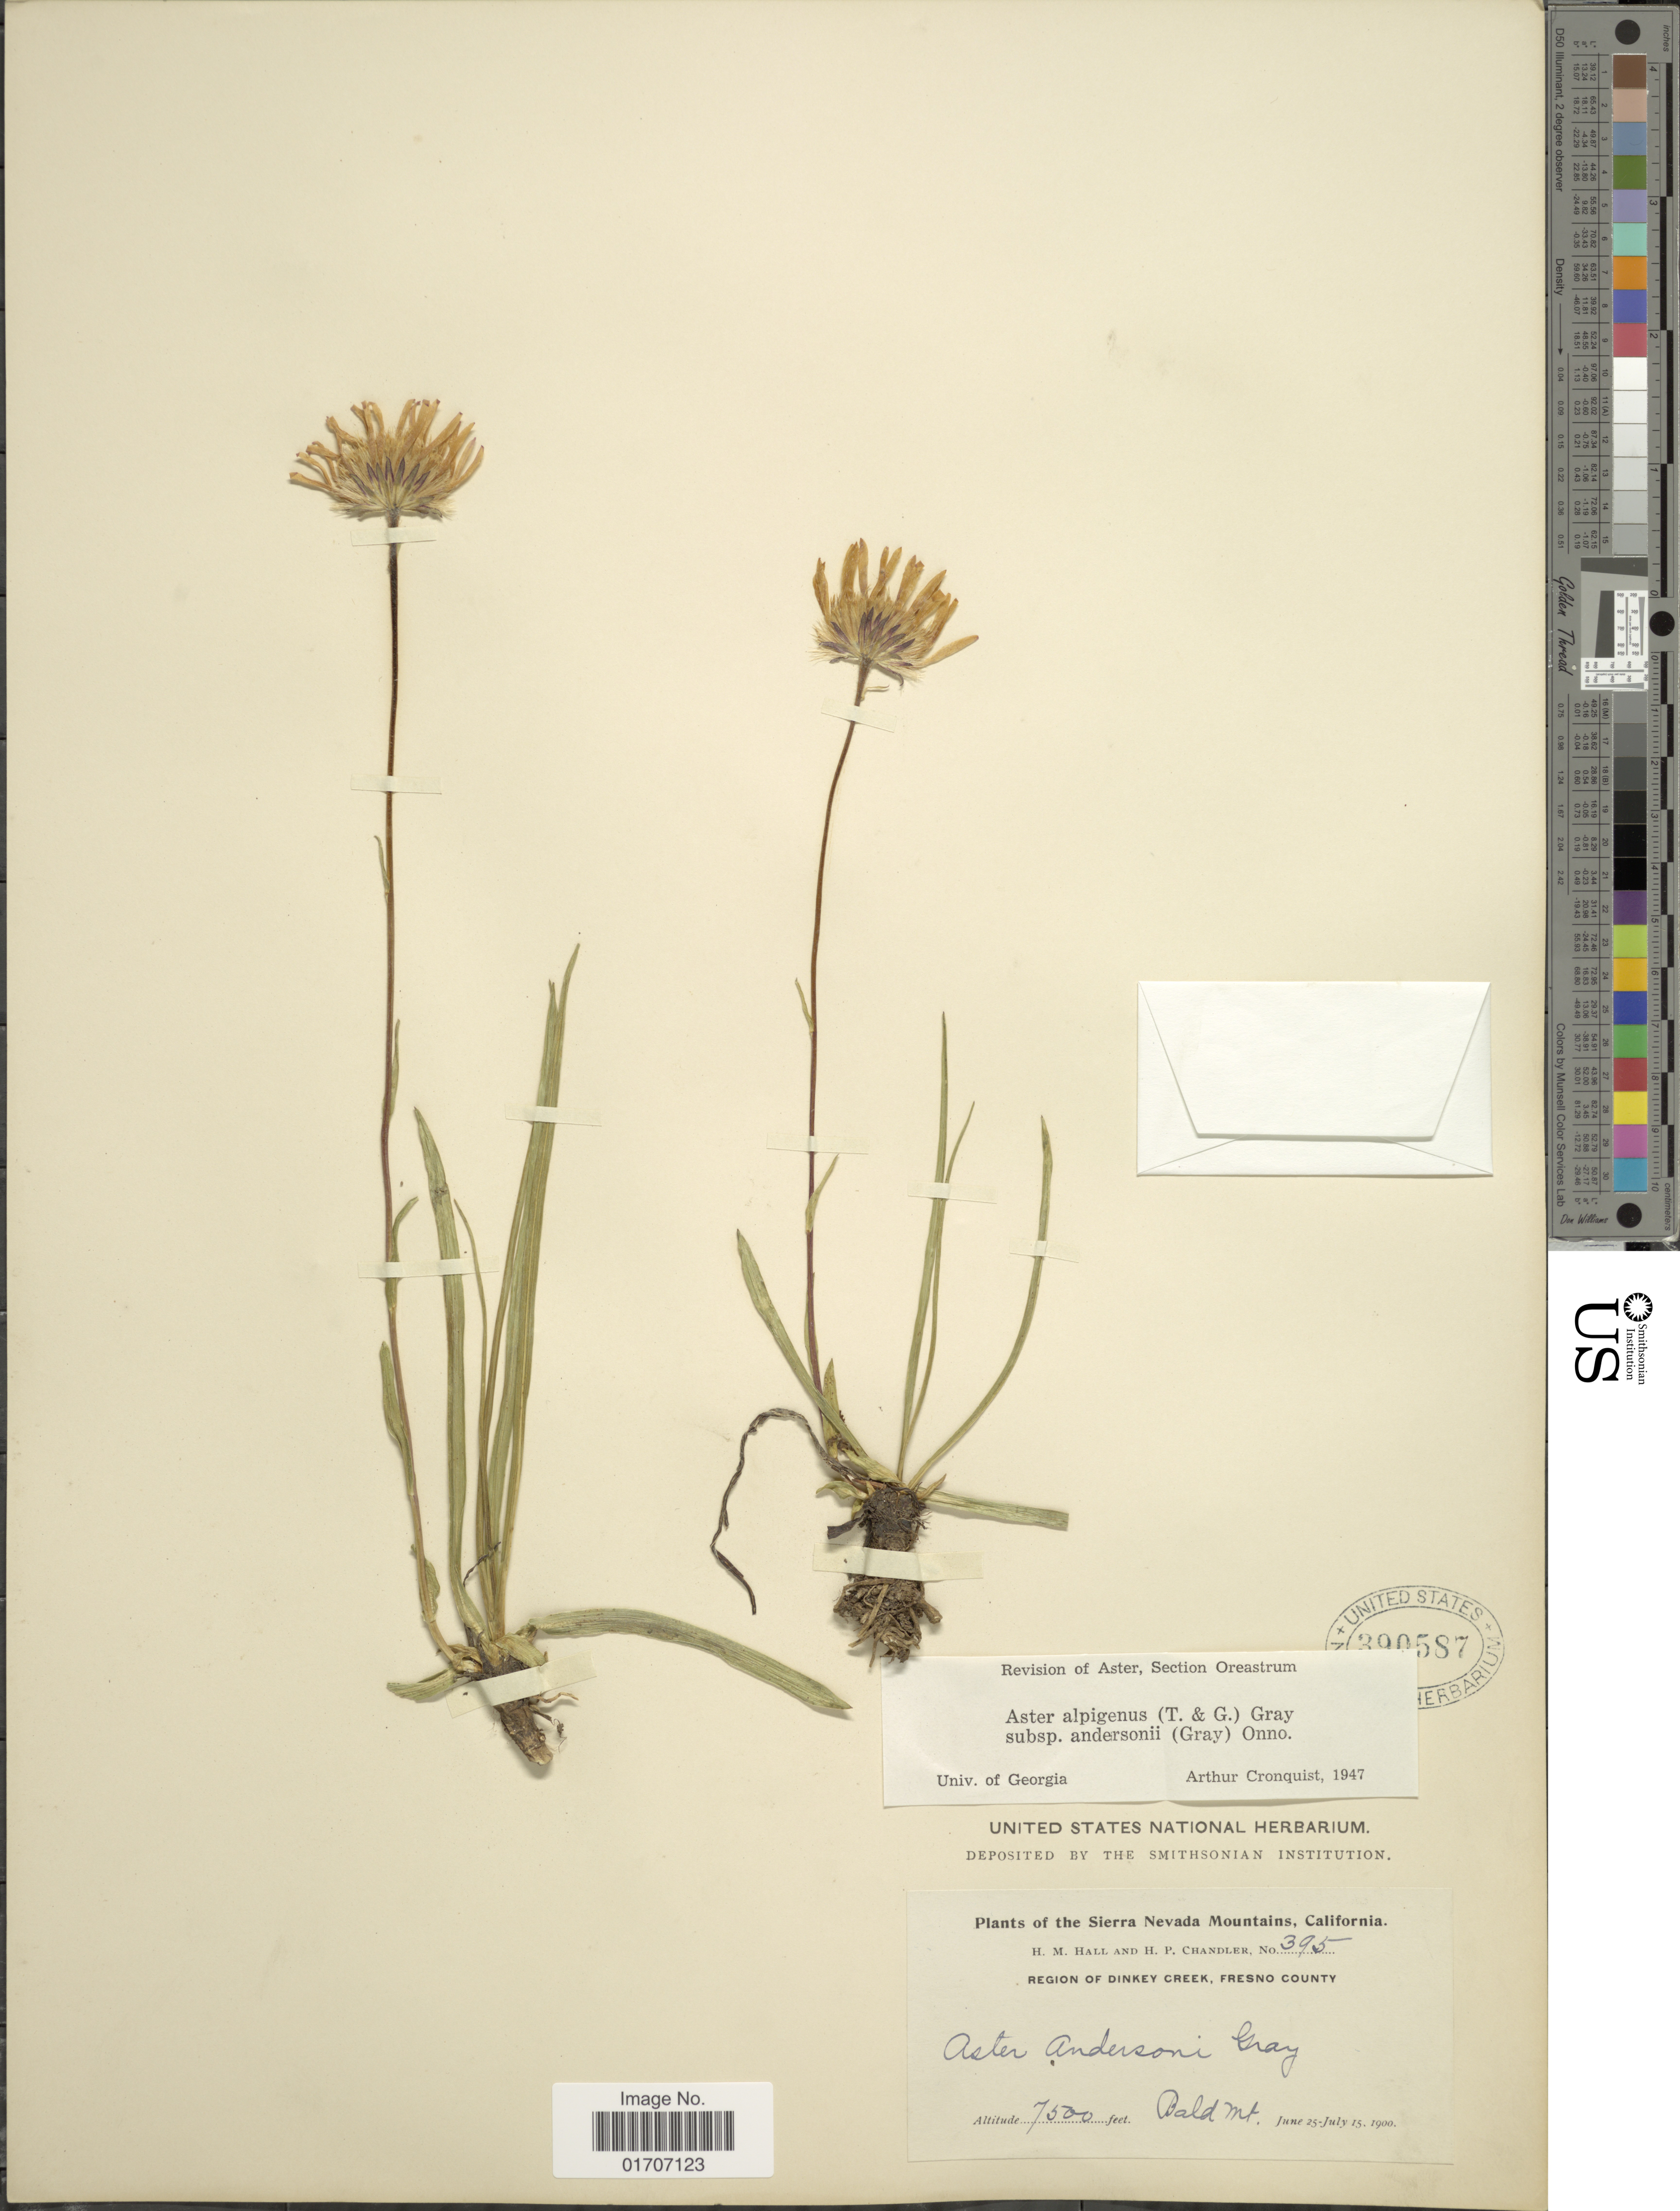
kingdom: Plantae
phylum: Tracheophyta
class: Magnoliopsida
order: Asterales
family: Asteraceae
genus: Oreostemma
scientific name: Oreostemma alpigenum var. andersonii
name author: (A. Gray) G.L. Nesom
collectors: H. M. Hall & H. Chandler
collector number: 395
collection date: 1900-06-25/1900-07-15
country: United States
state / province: California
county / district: Fresno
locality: Sierra Nevada Mountains, California. Region of Dinkey Creek, Fresno County. Bald Mt.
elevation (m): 2286